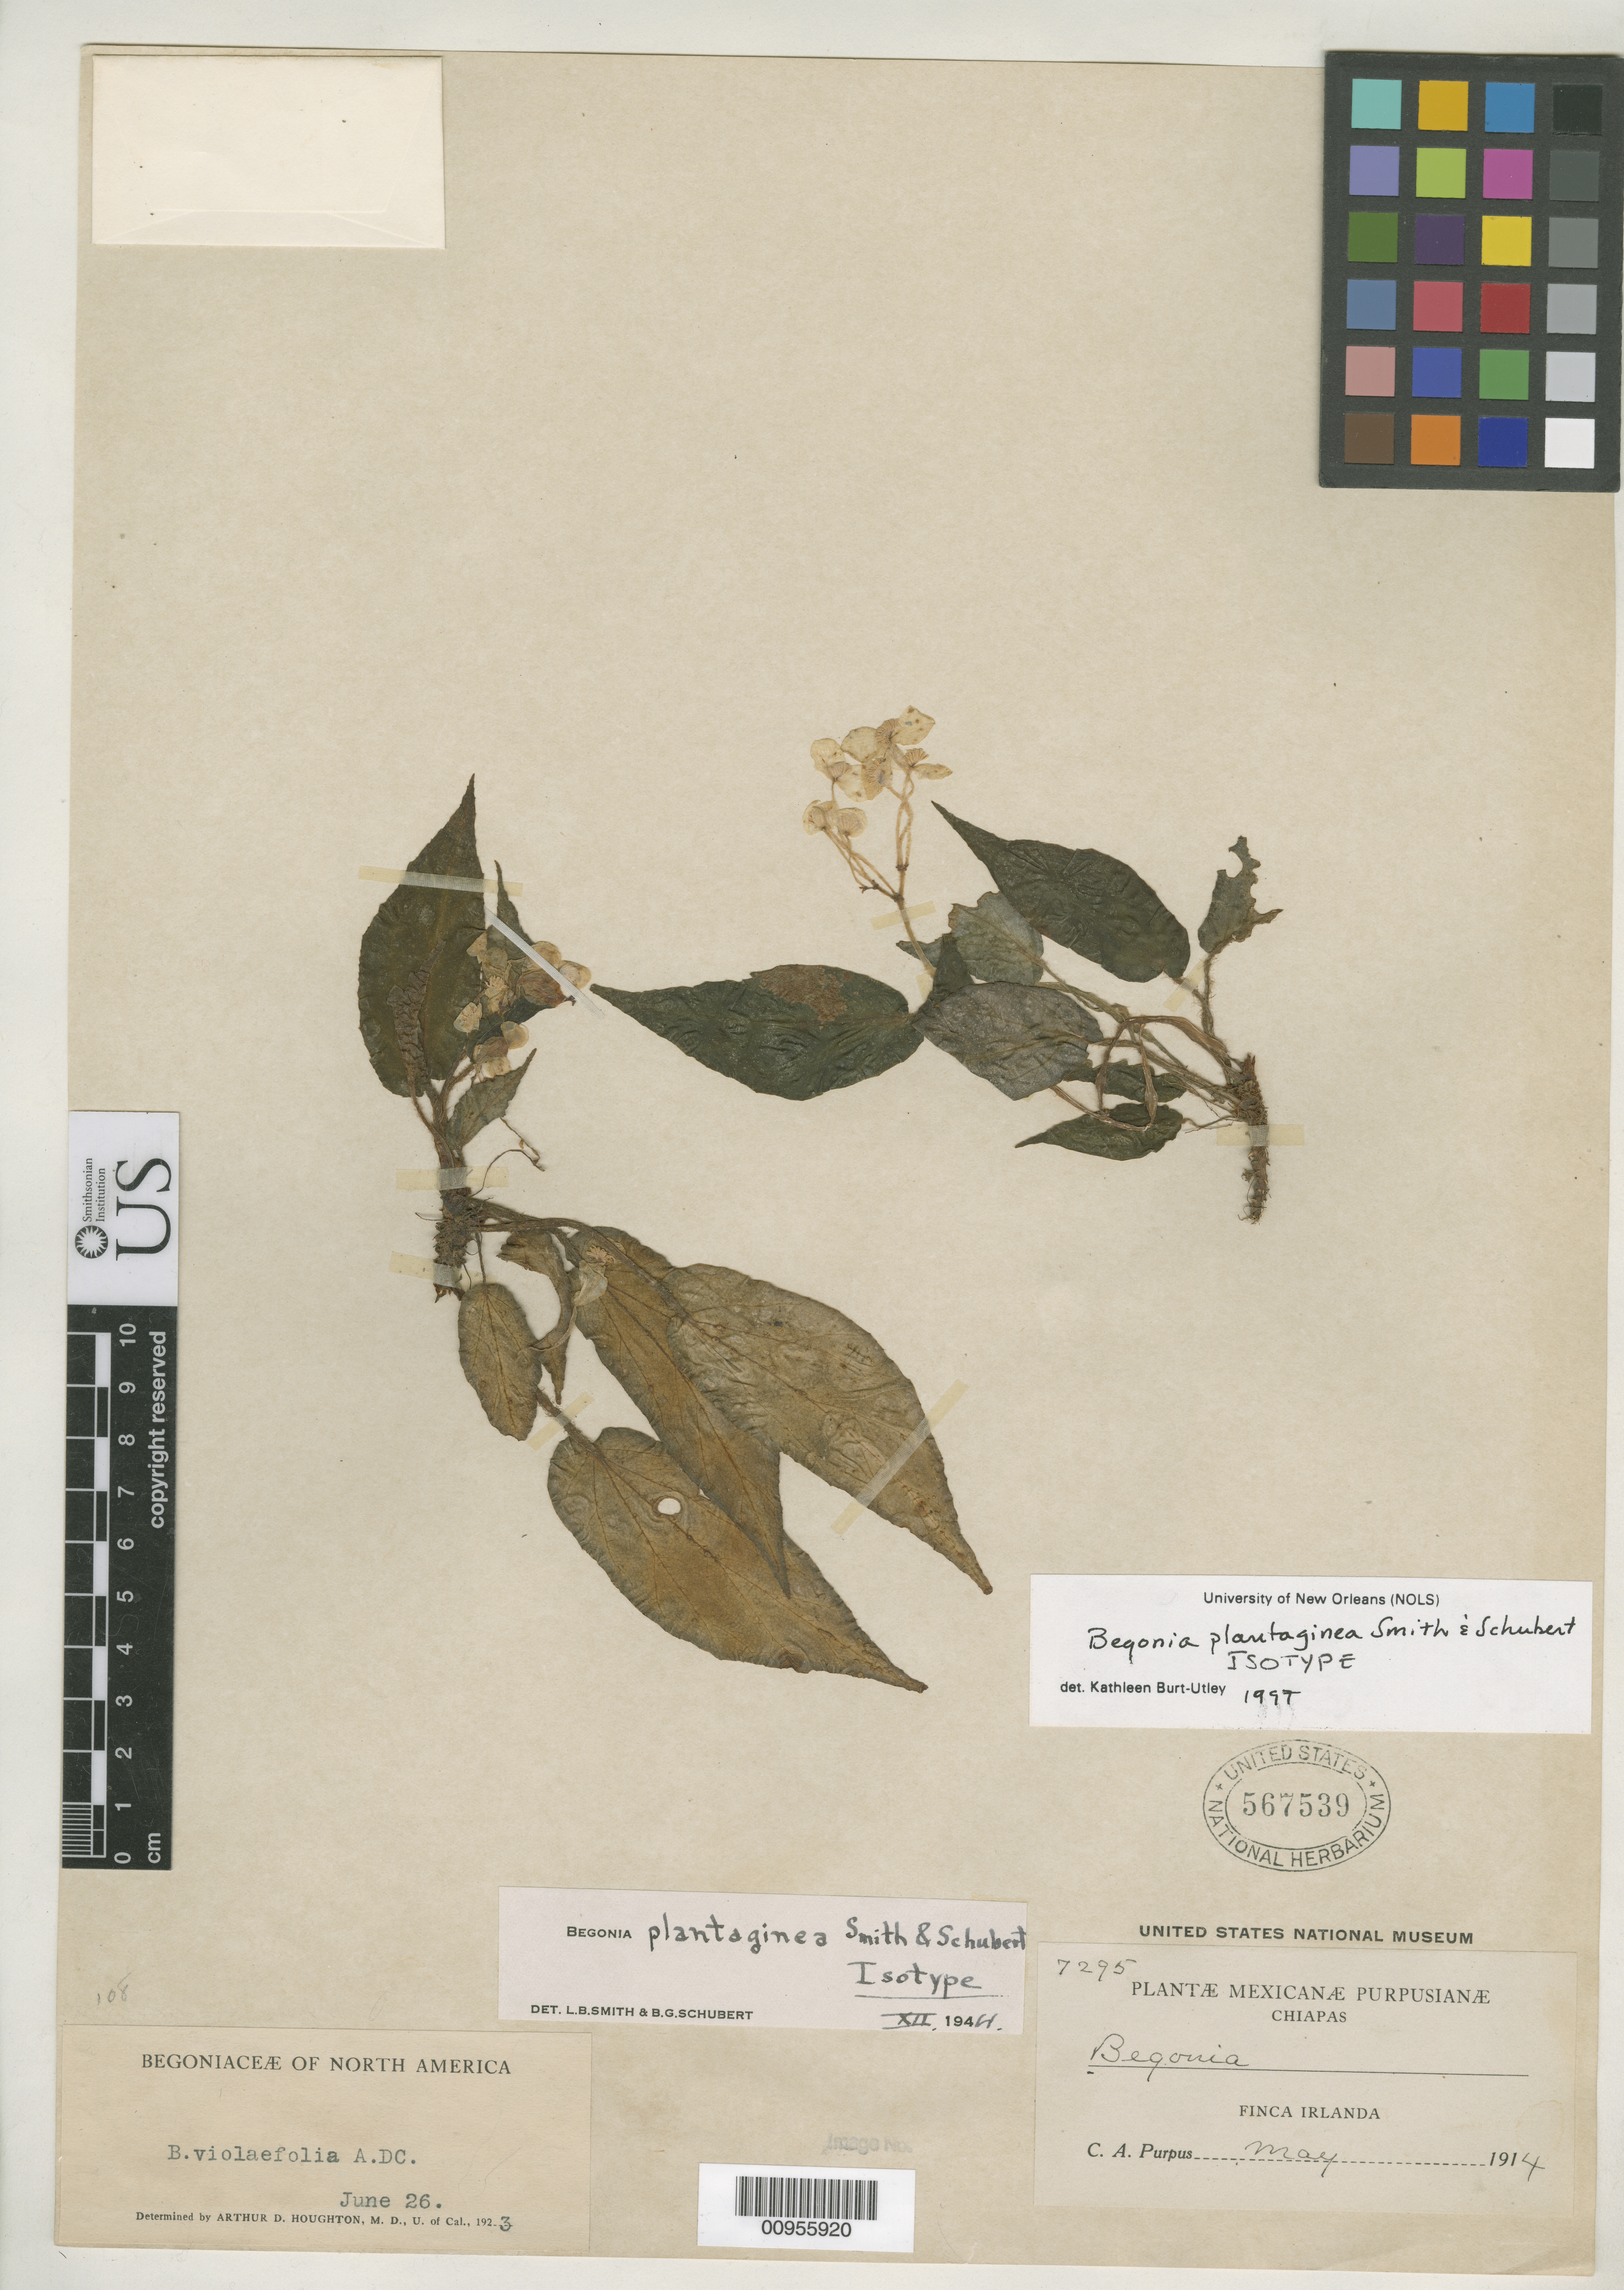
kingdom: Plantae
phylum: Tracheophyta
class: Magnoliopsida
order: Cucurbitales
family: Begoniaceae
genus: Begonia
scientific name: Begonia plantaginea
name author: L.B. Sm. & B.G. Schub.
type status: Isotype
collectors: C. A. Purpus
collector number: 7295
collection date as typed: May 1914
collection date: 1914-05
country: Mexico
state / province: Chiapas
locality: Finca Irlanda.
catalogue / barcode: US 567539